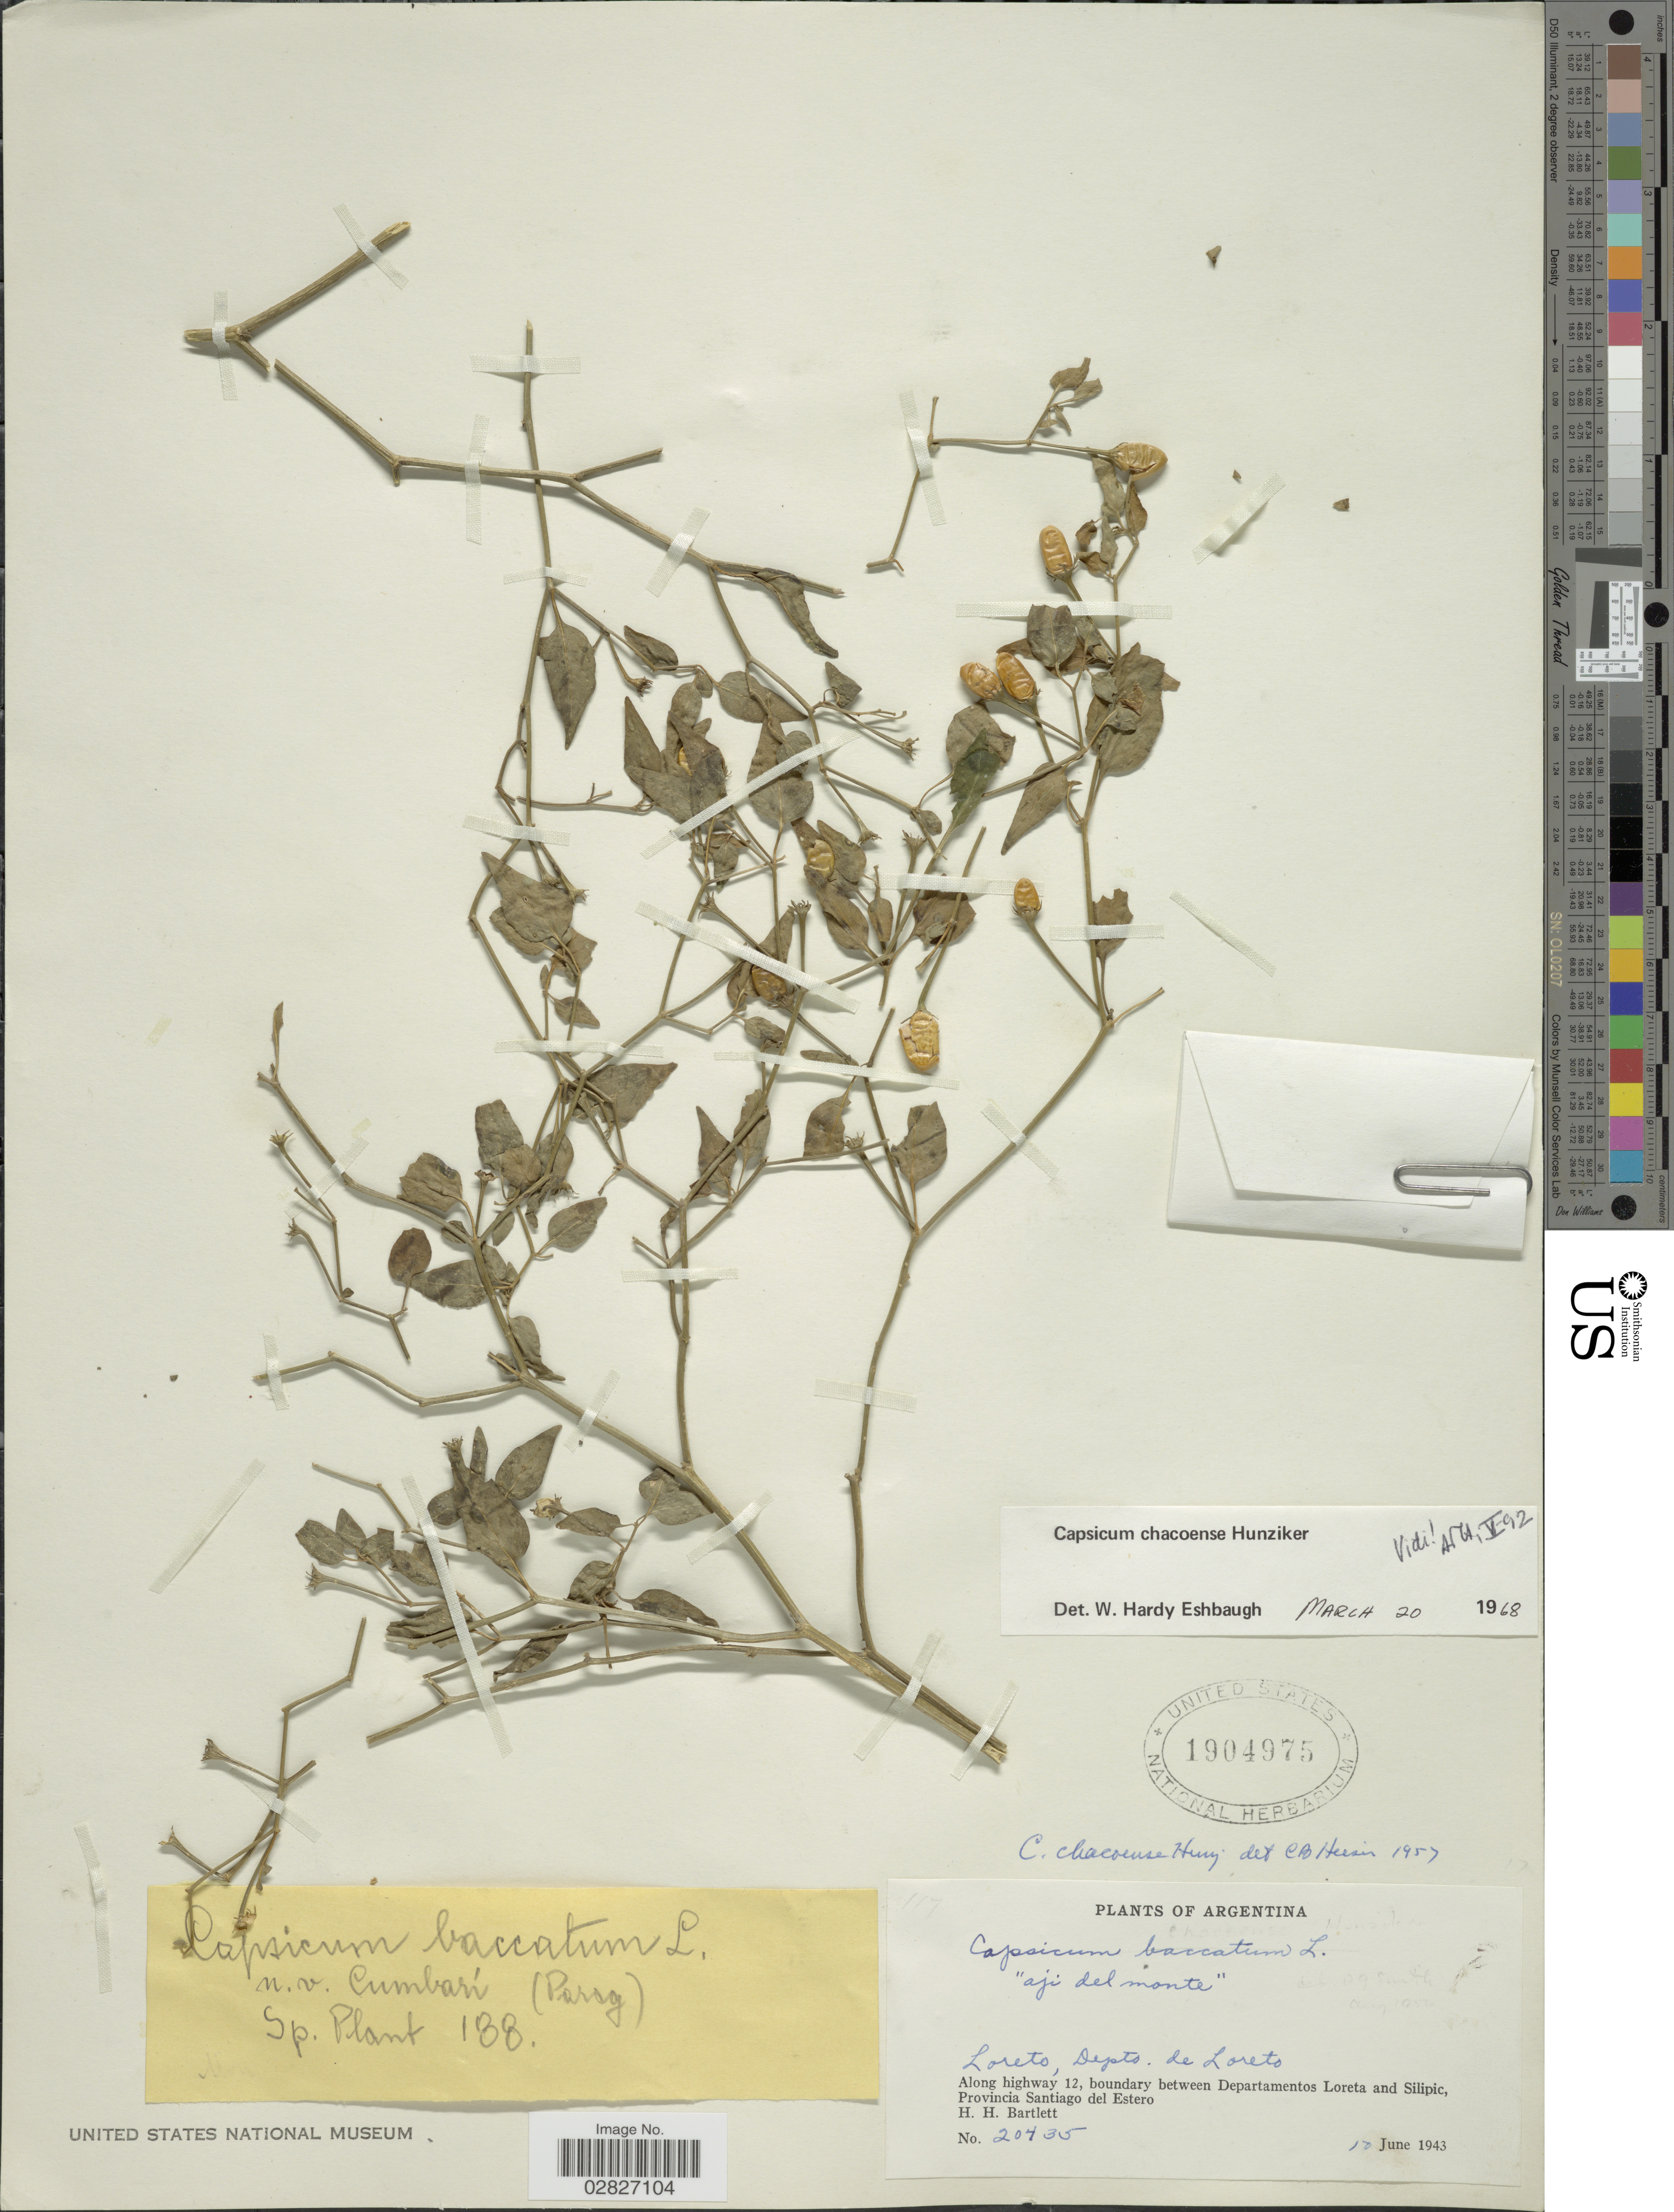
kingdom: Plantae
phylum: Tracheophyta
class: Magnoliopsida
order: Solanales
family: Solanaceae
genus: Capsicum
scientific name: Capsicum chacoense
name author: Hunz.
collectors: H. H. Bartlett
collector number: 20435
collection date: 1943-06-10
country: Argentina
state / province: Santiago del Estero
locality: Along highway 12, boundary between Departamentos Loreta and Silipic, Provincia Santiago del Estero.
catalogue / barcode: US 1904975